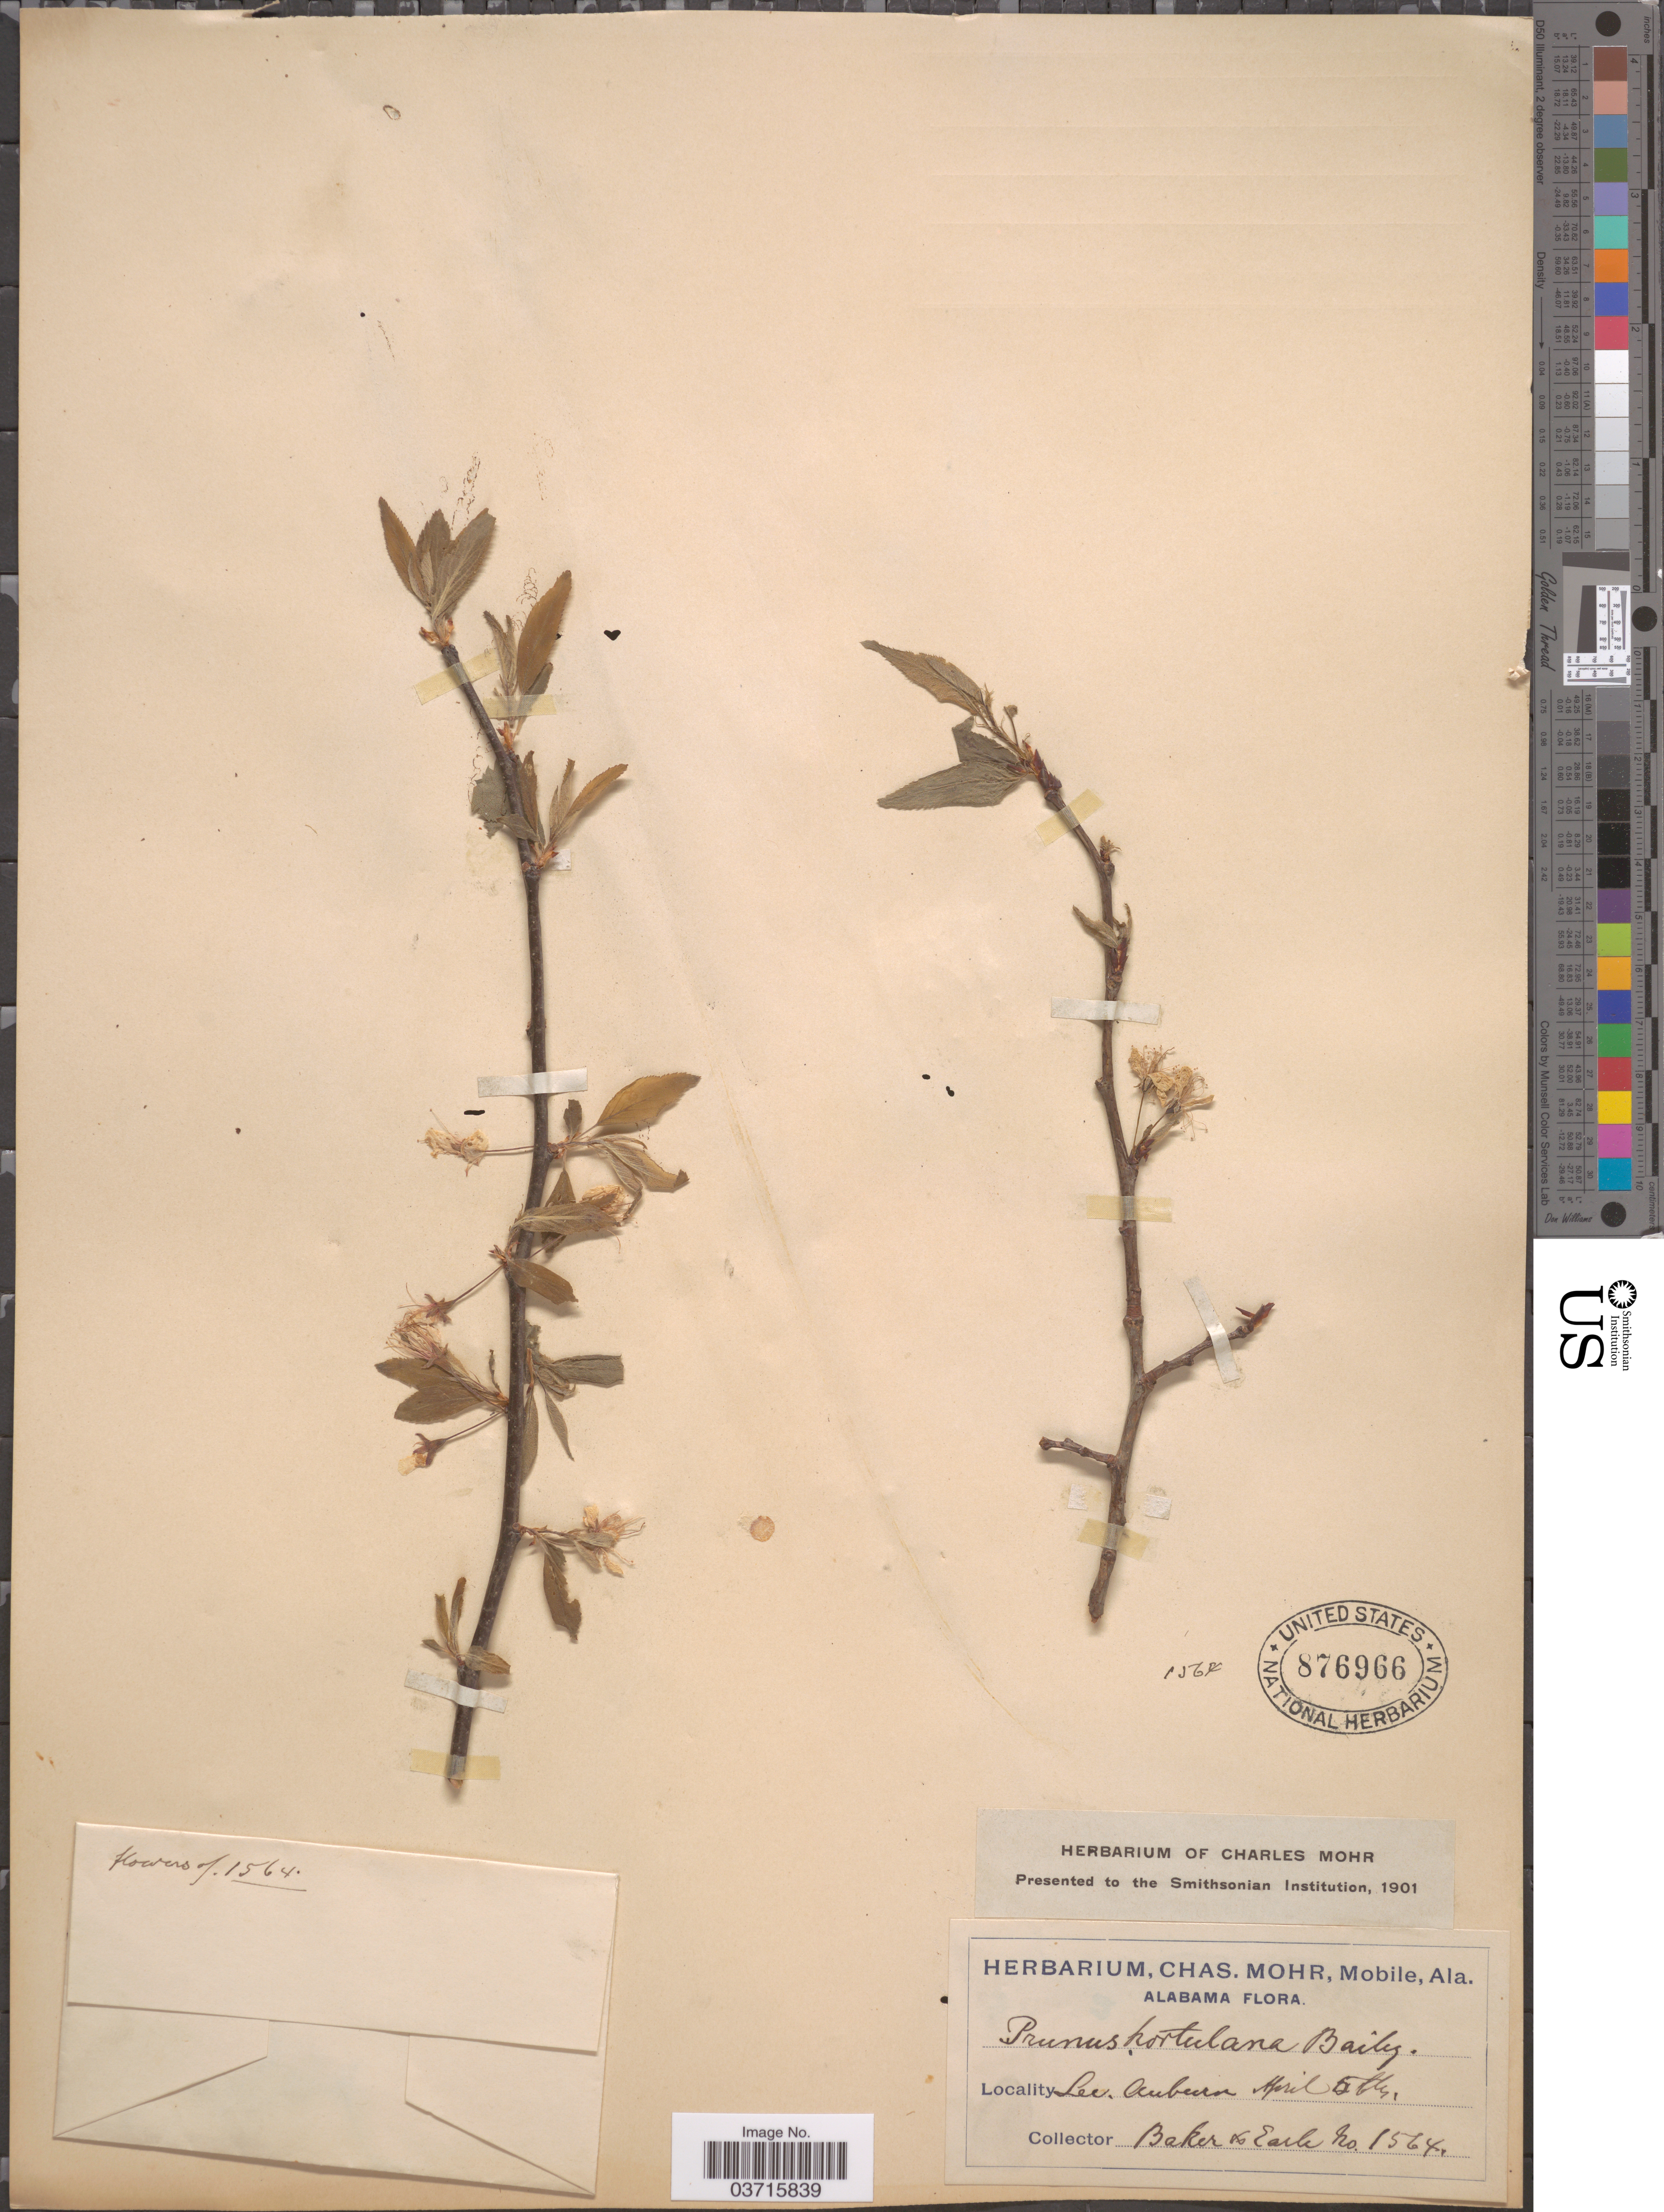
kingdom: Plantae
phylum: Tracheophyta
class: Magnoliopsida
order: Rosales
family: Rosaceae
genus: Prunus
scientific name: Prunus hortulana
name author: L.H. Bailey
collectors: -- Baker & -. Earle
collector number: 1564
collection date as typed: Transcribed d/m/y: 5/4/14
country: United States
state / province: Alabama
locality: Lee. Auburn.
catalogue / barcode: US 876966